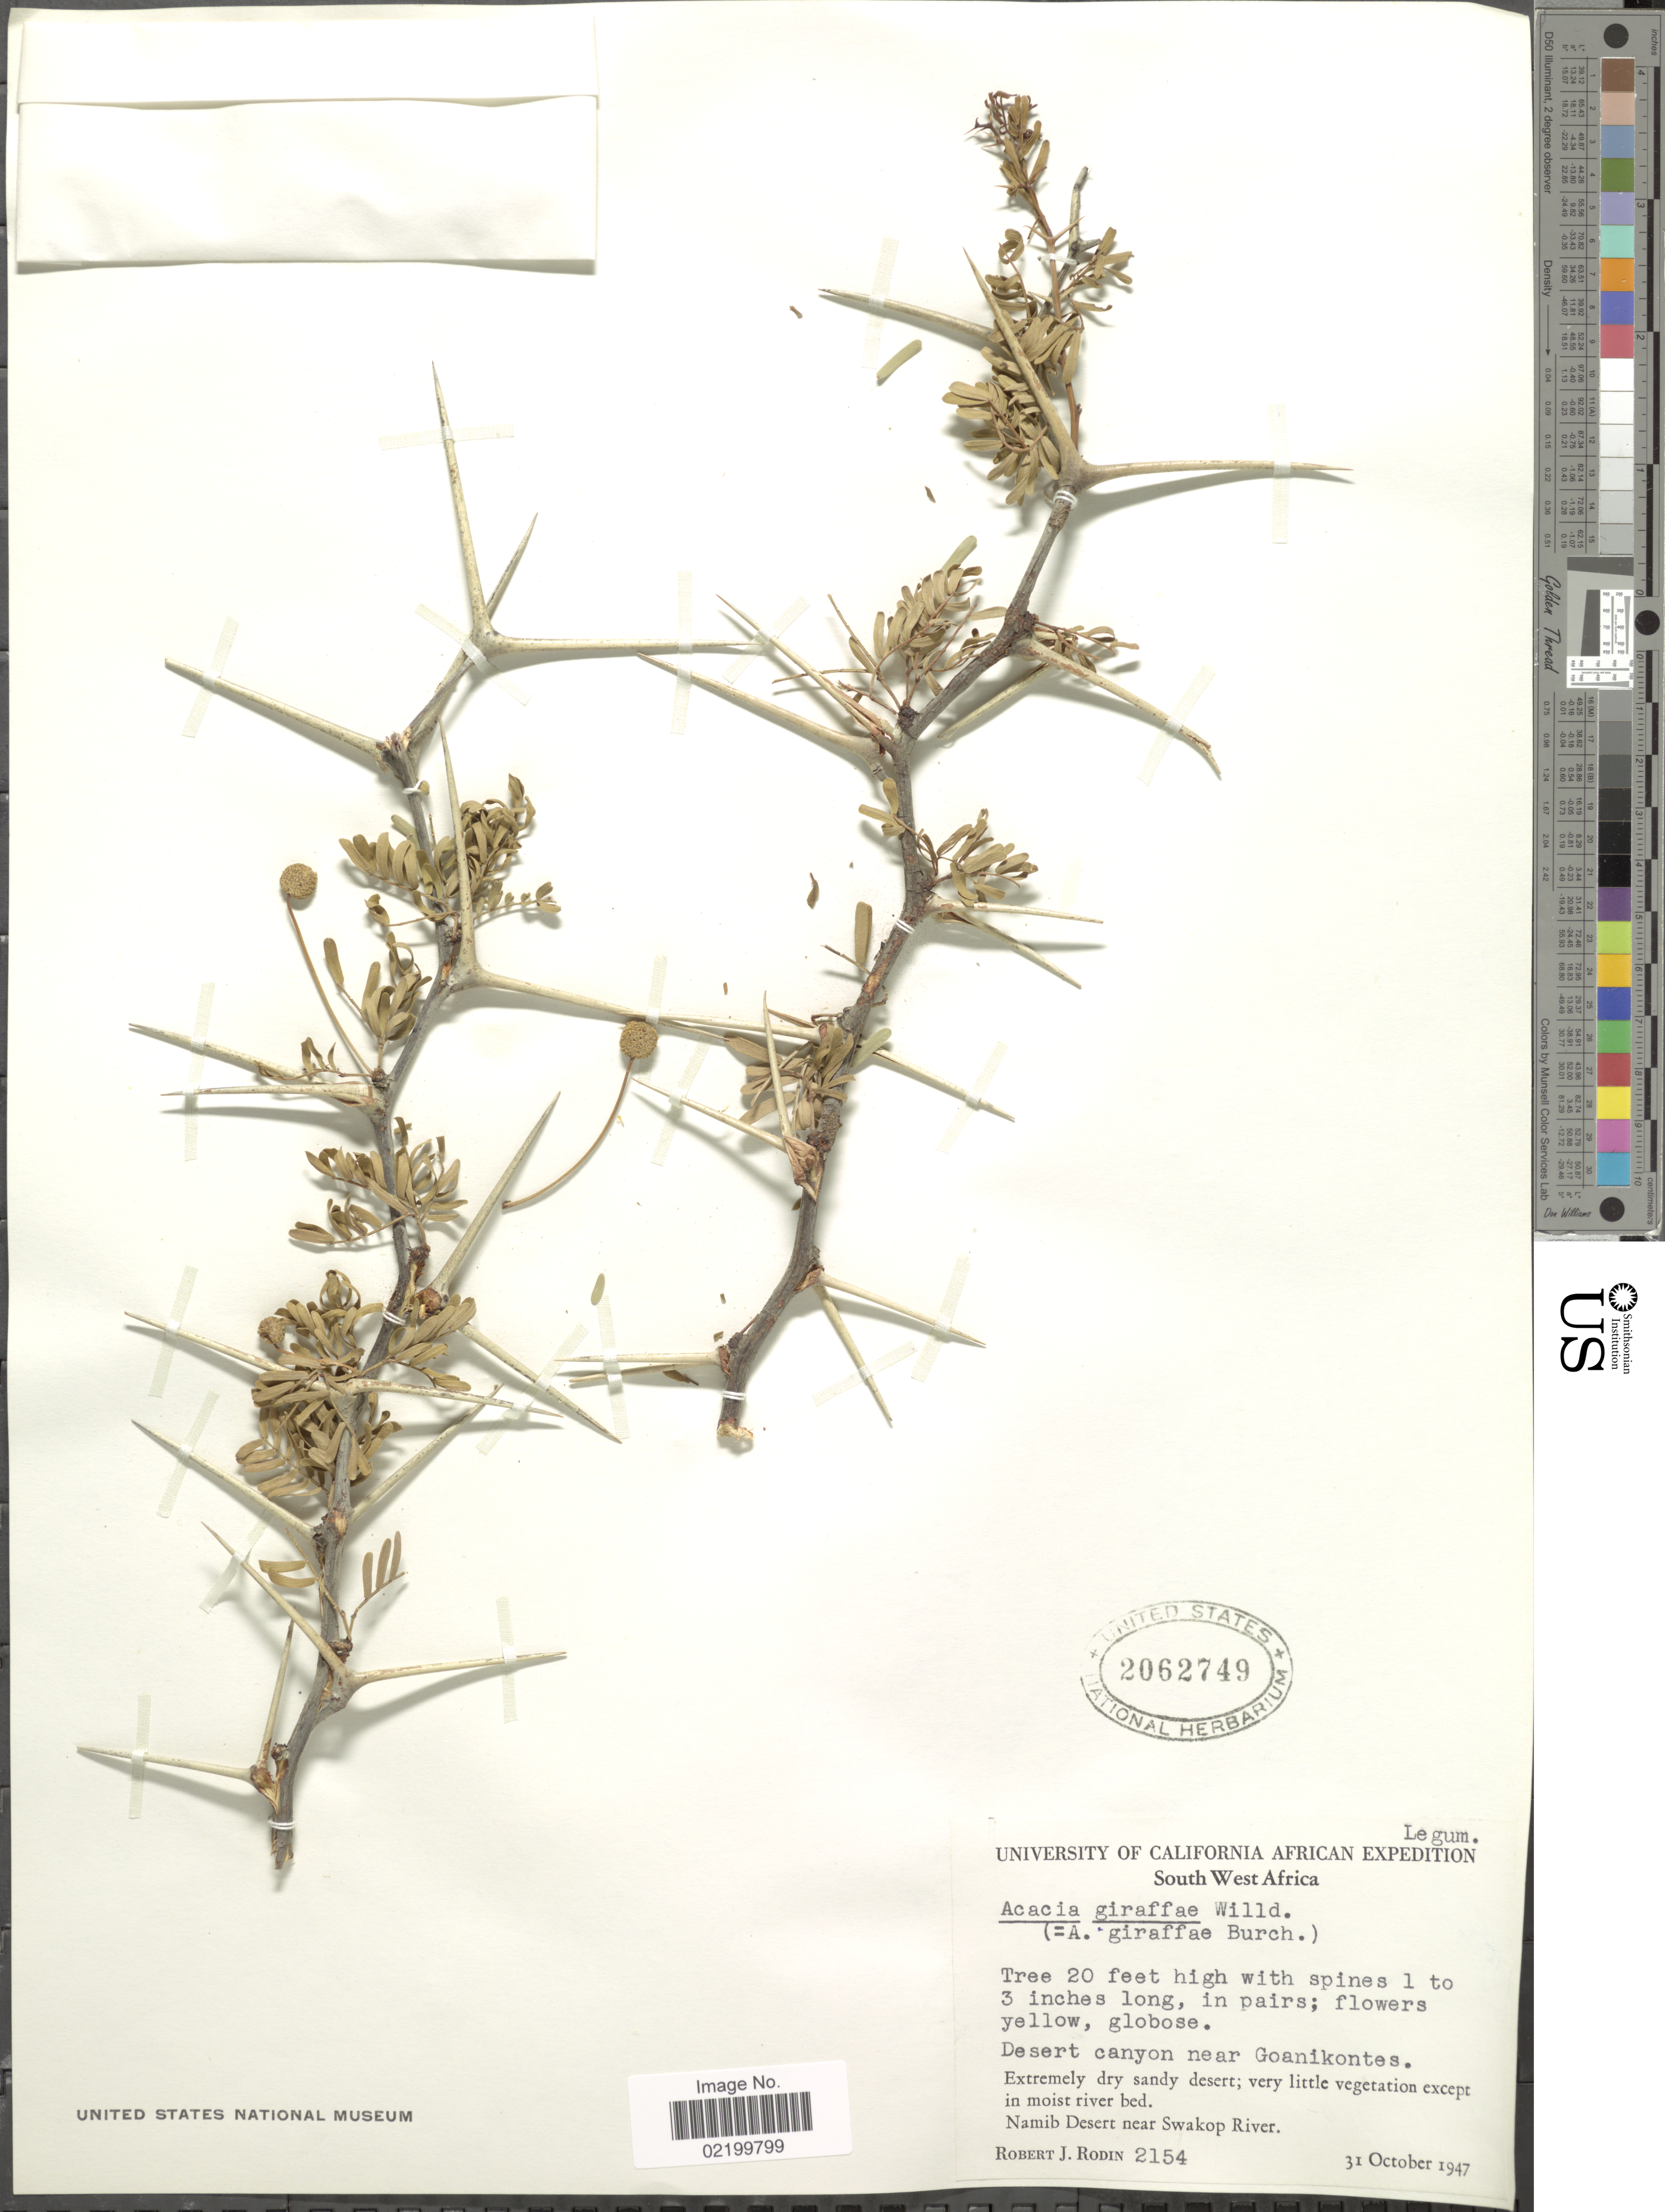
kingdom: Plantae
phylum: Tracheophyta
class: Magnoliopsida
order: Fabales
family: Fabaceae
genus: Vachellia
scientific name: Vachellia erioloba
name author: (E. Mey.) P.J.H. Hurter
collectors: R. J. Rodin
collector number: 2154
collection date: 1947-10-31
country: Namibia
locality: South West Africa. Desert canyon near Goanikontes, Namib Desert near Swakop River.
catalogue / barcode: US 2062749